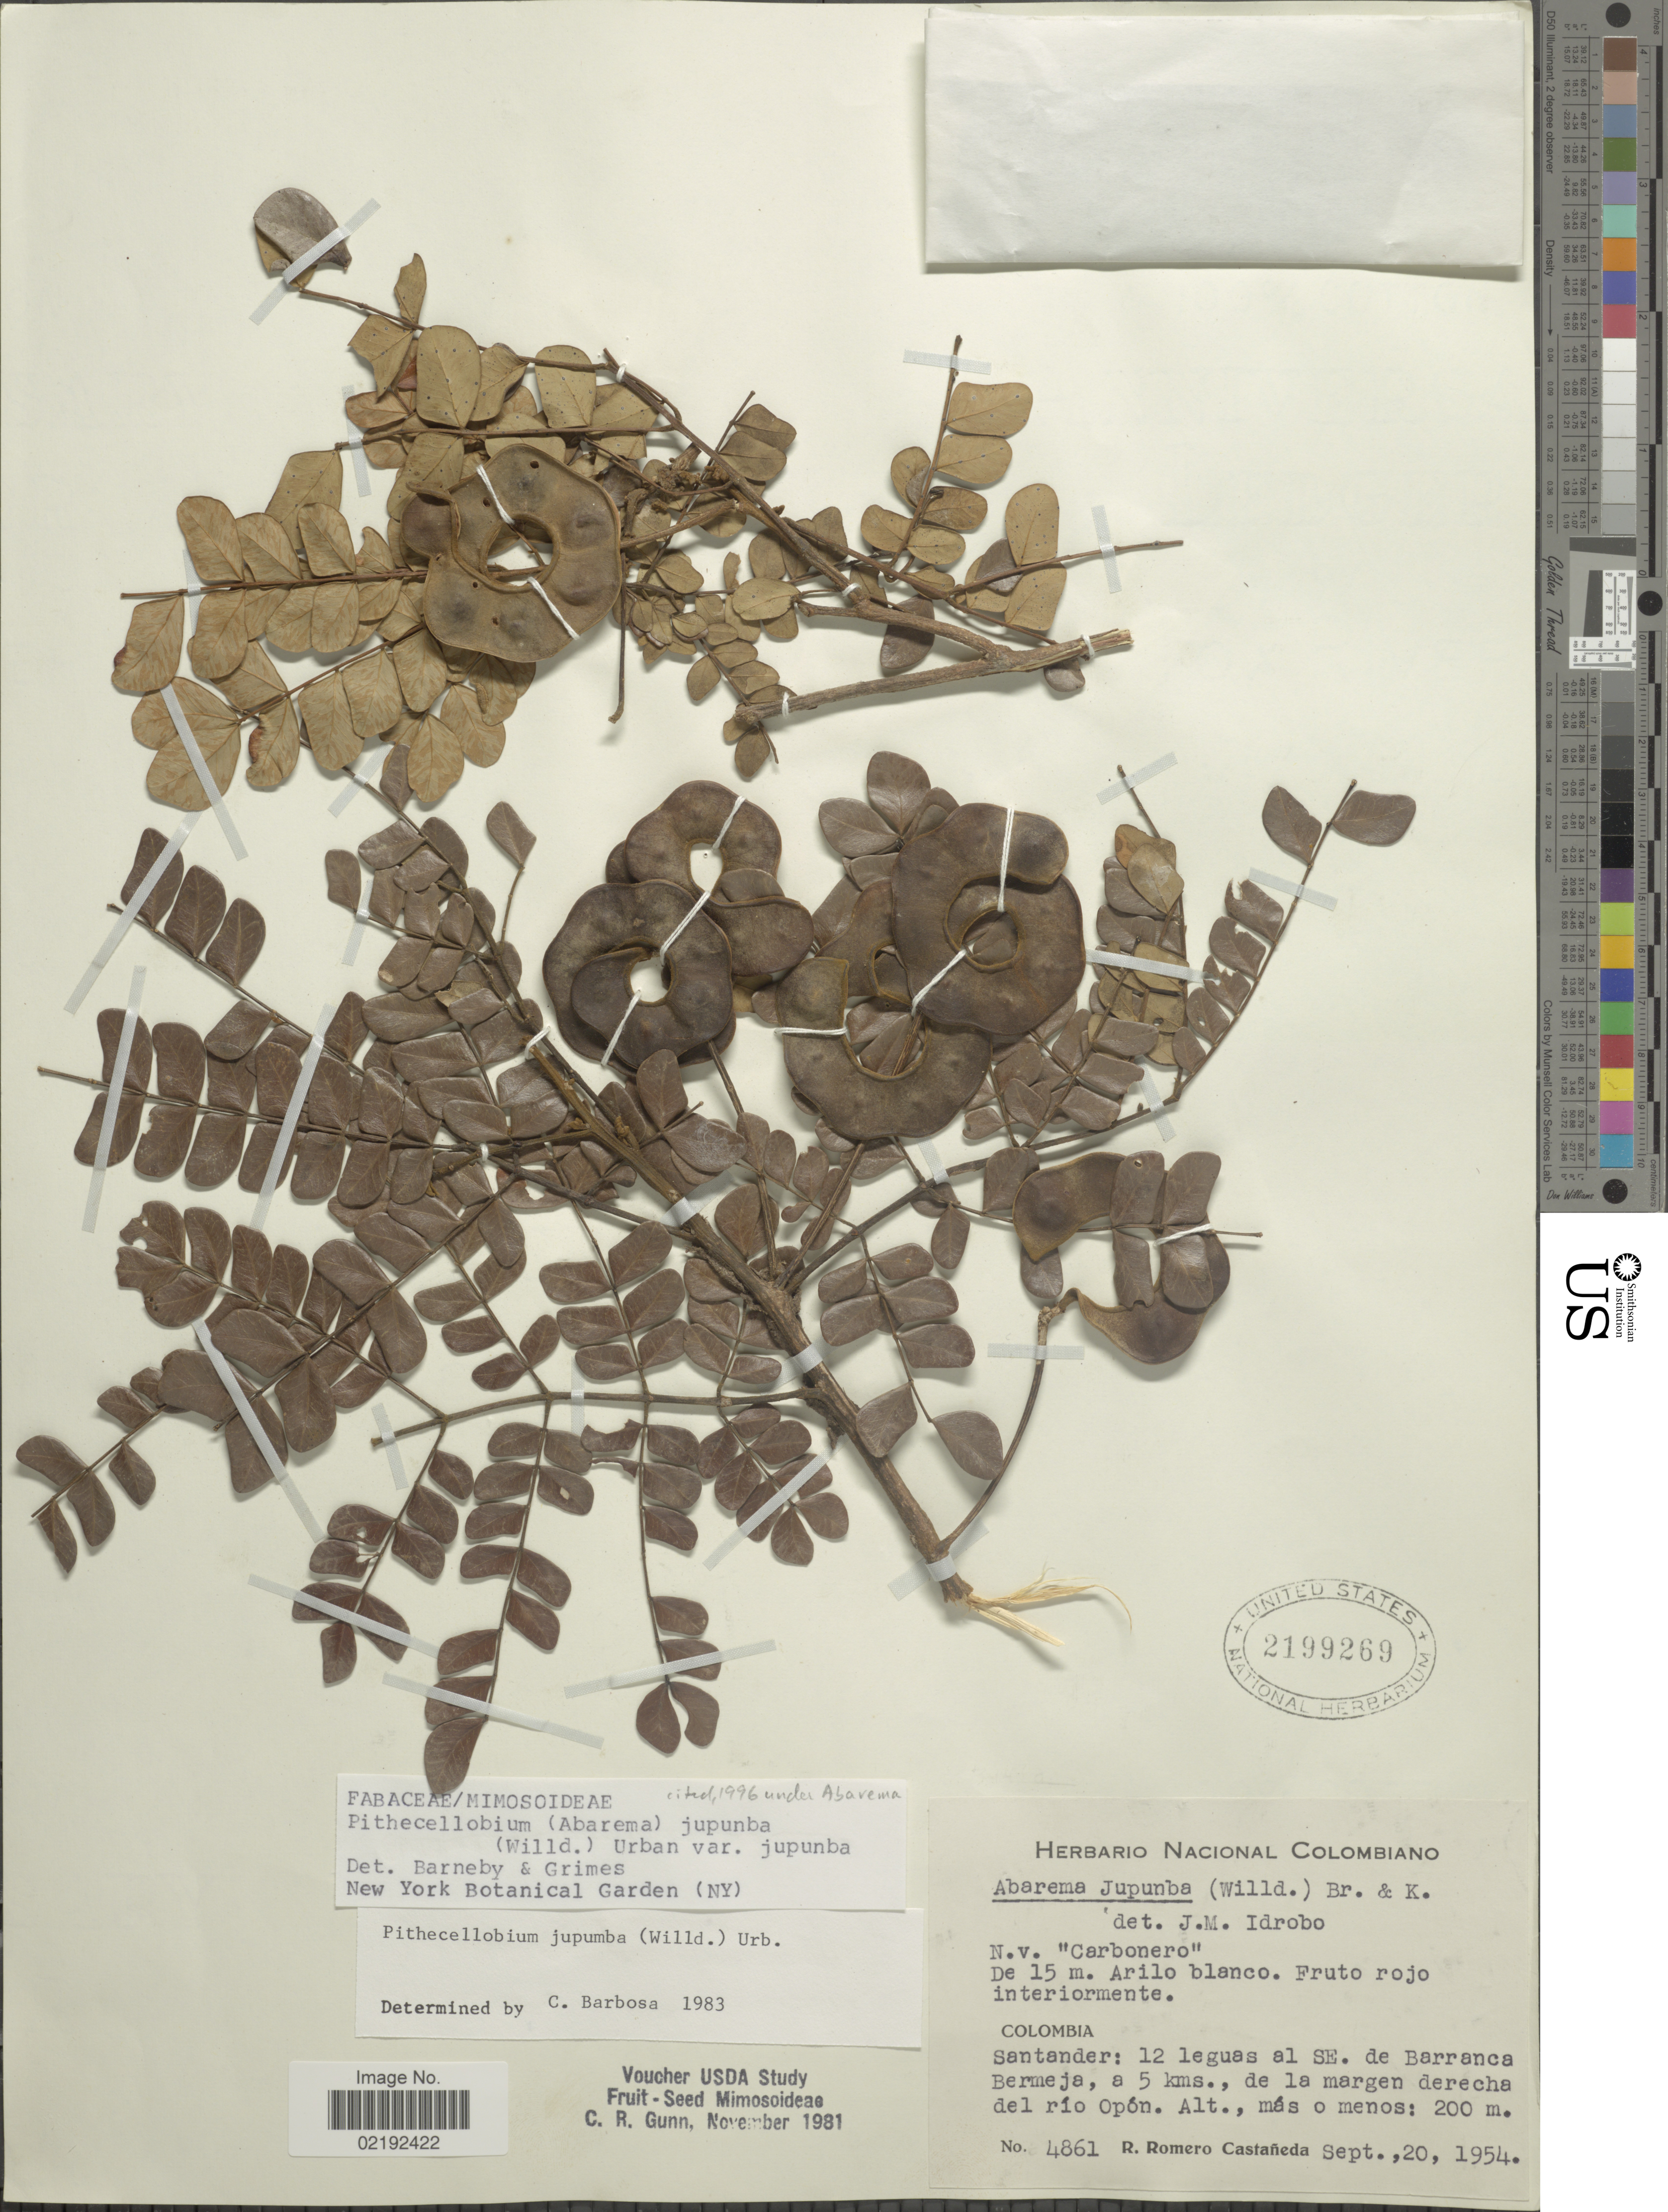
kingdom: Plantae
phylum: Tracheophyta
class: Magnoliopsida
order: Fabales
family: Fabaceae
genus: Abarema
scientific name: Abarema jupunba var. jupunba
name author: (Willd.) Britton & Killip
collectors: R. Romero Castañeda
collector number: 4861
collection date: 1954-09-20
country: Colombia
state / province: Santander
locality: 12 leguas al SE de Barranca Bermeja, a 5 kms., de la margen derecha del Rio Opon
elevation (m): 200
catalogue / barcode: US 2199269